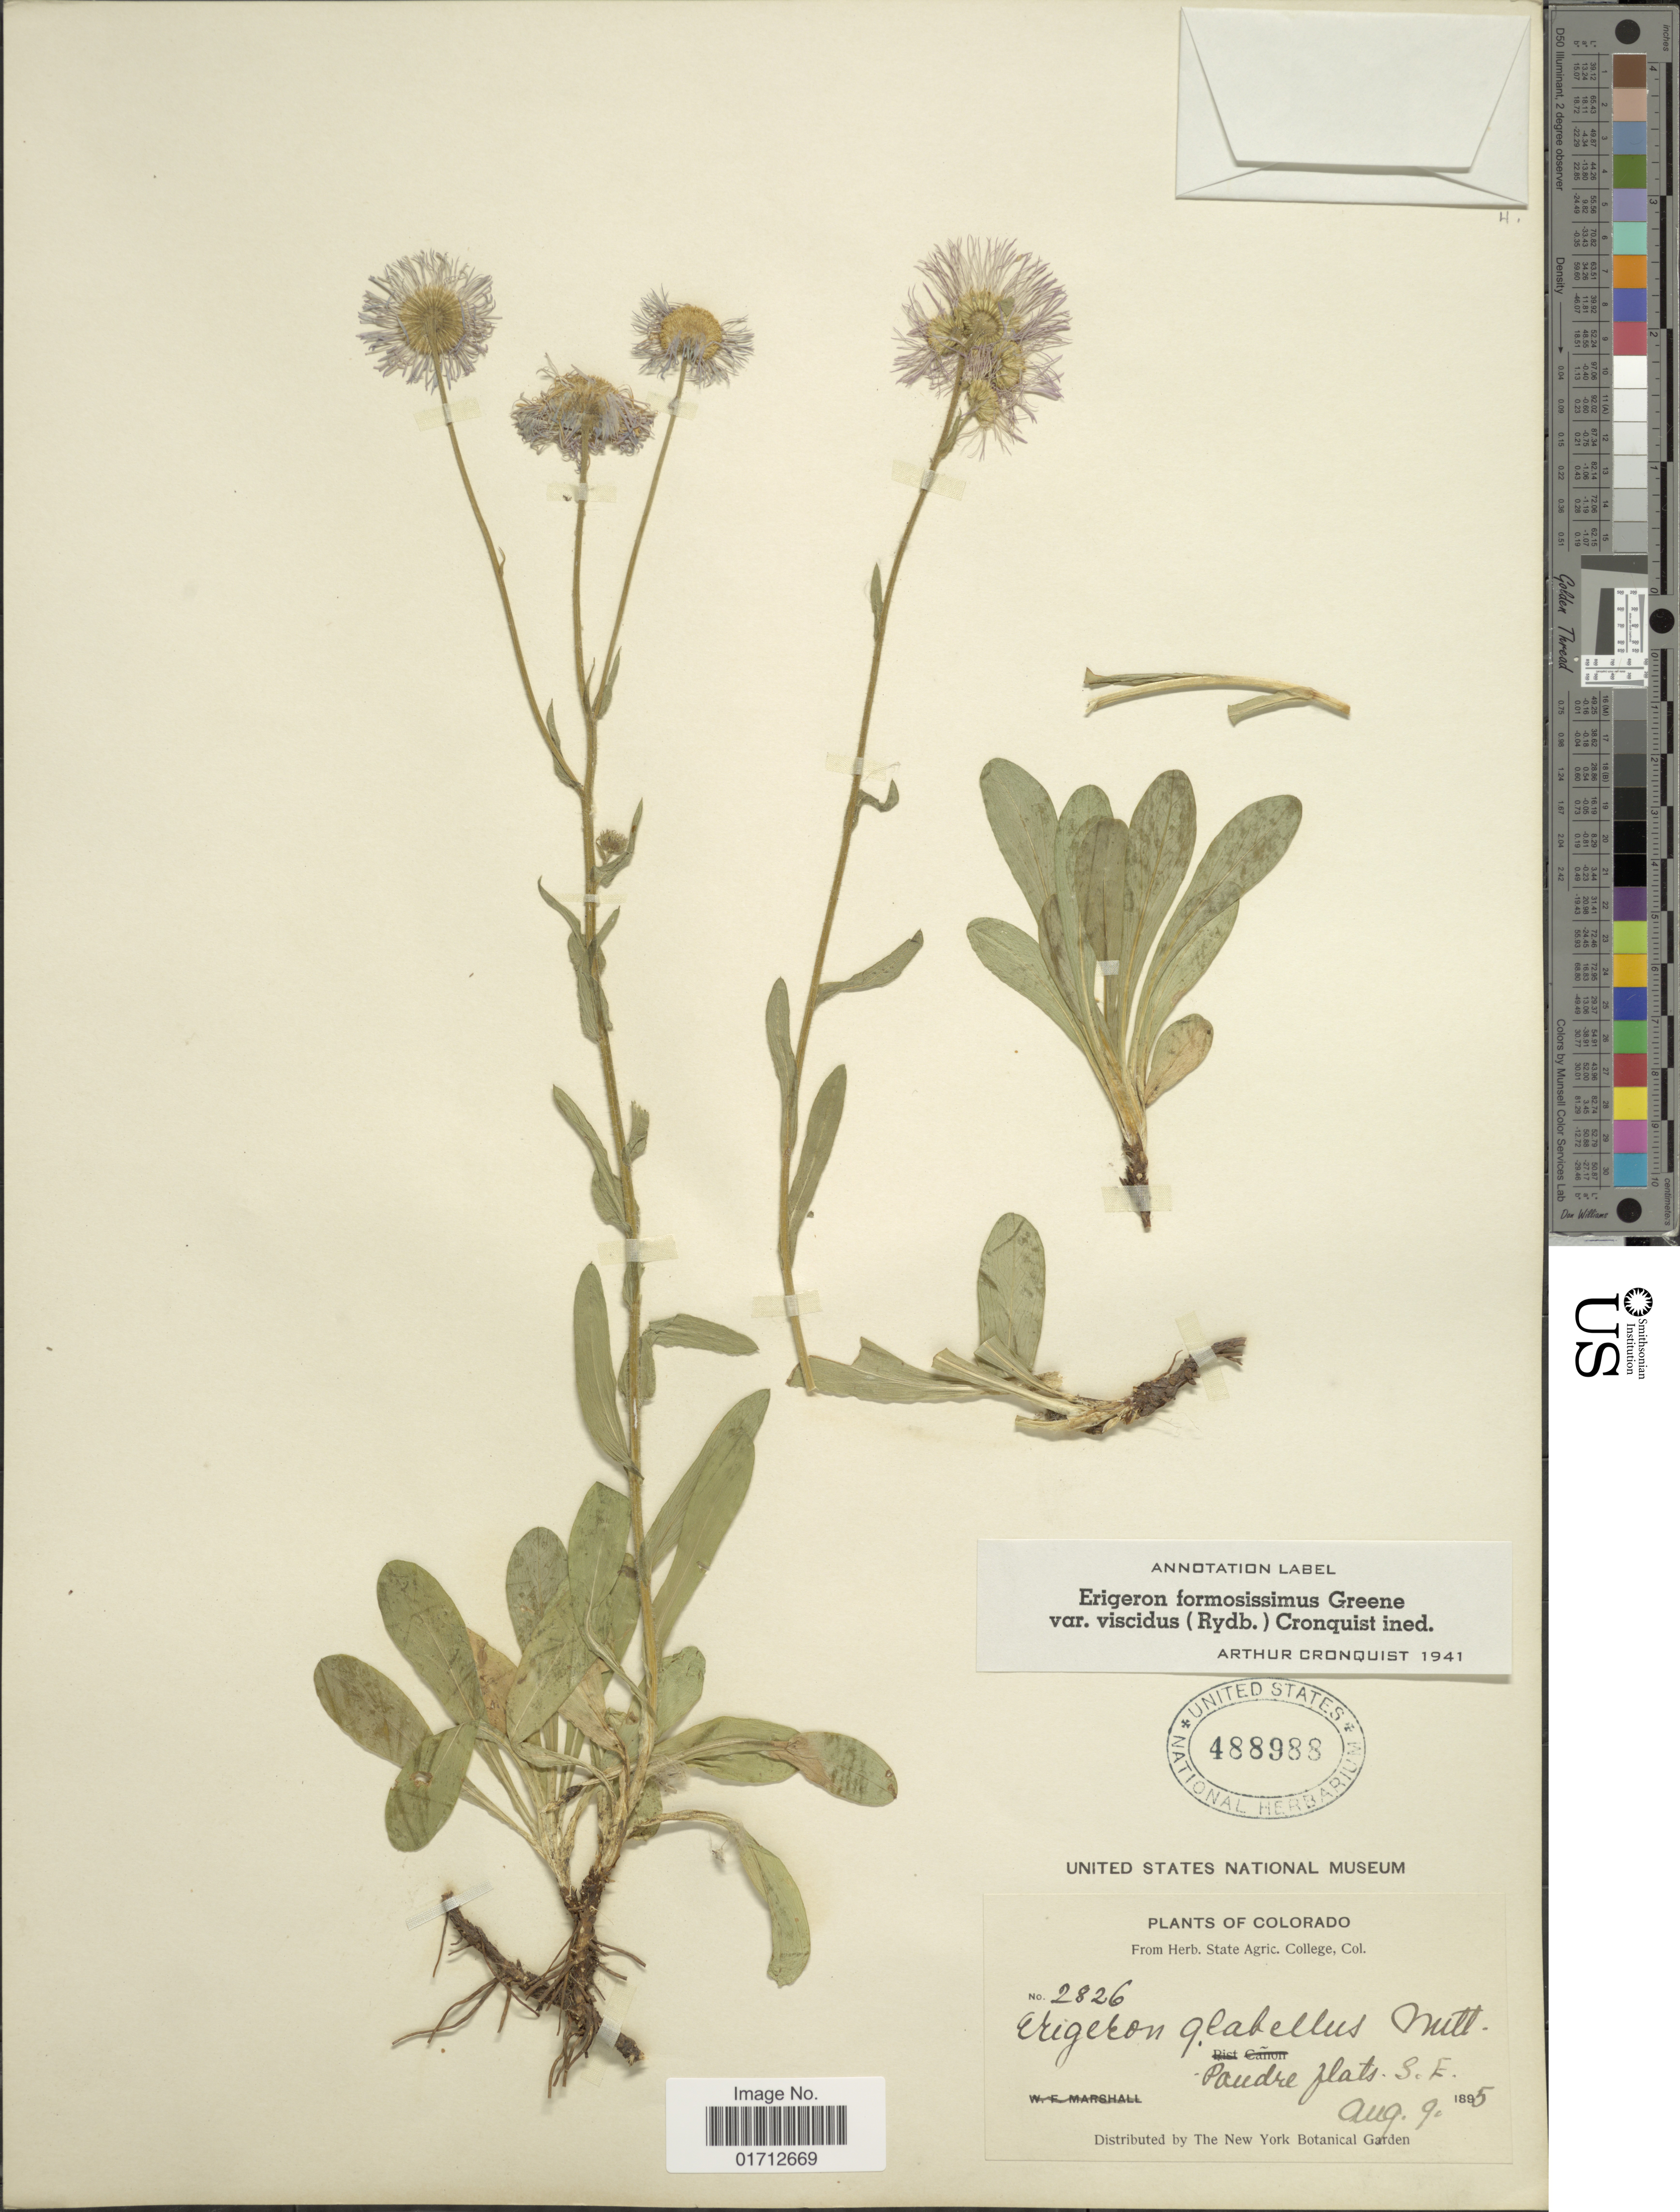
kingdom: Plantae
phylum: Tracheophyta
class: Magnoliopsida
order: Asterales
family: Asteraceae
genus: Erigeron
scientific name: Erigeron formosissimus var. viscidus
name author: (Rydb.) Cronq.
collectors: ex herb. State Agric. College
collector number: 2826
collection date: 1895-08-09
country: United States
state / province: Colorado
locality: Paudre flats, S.E.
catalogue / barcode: US 488988